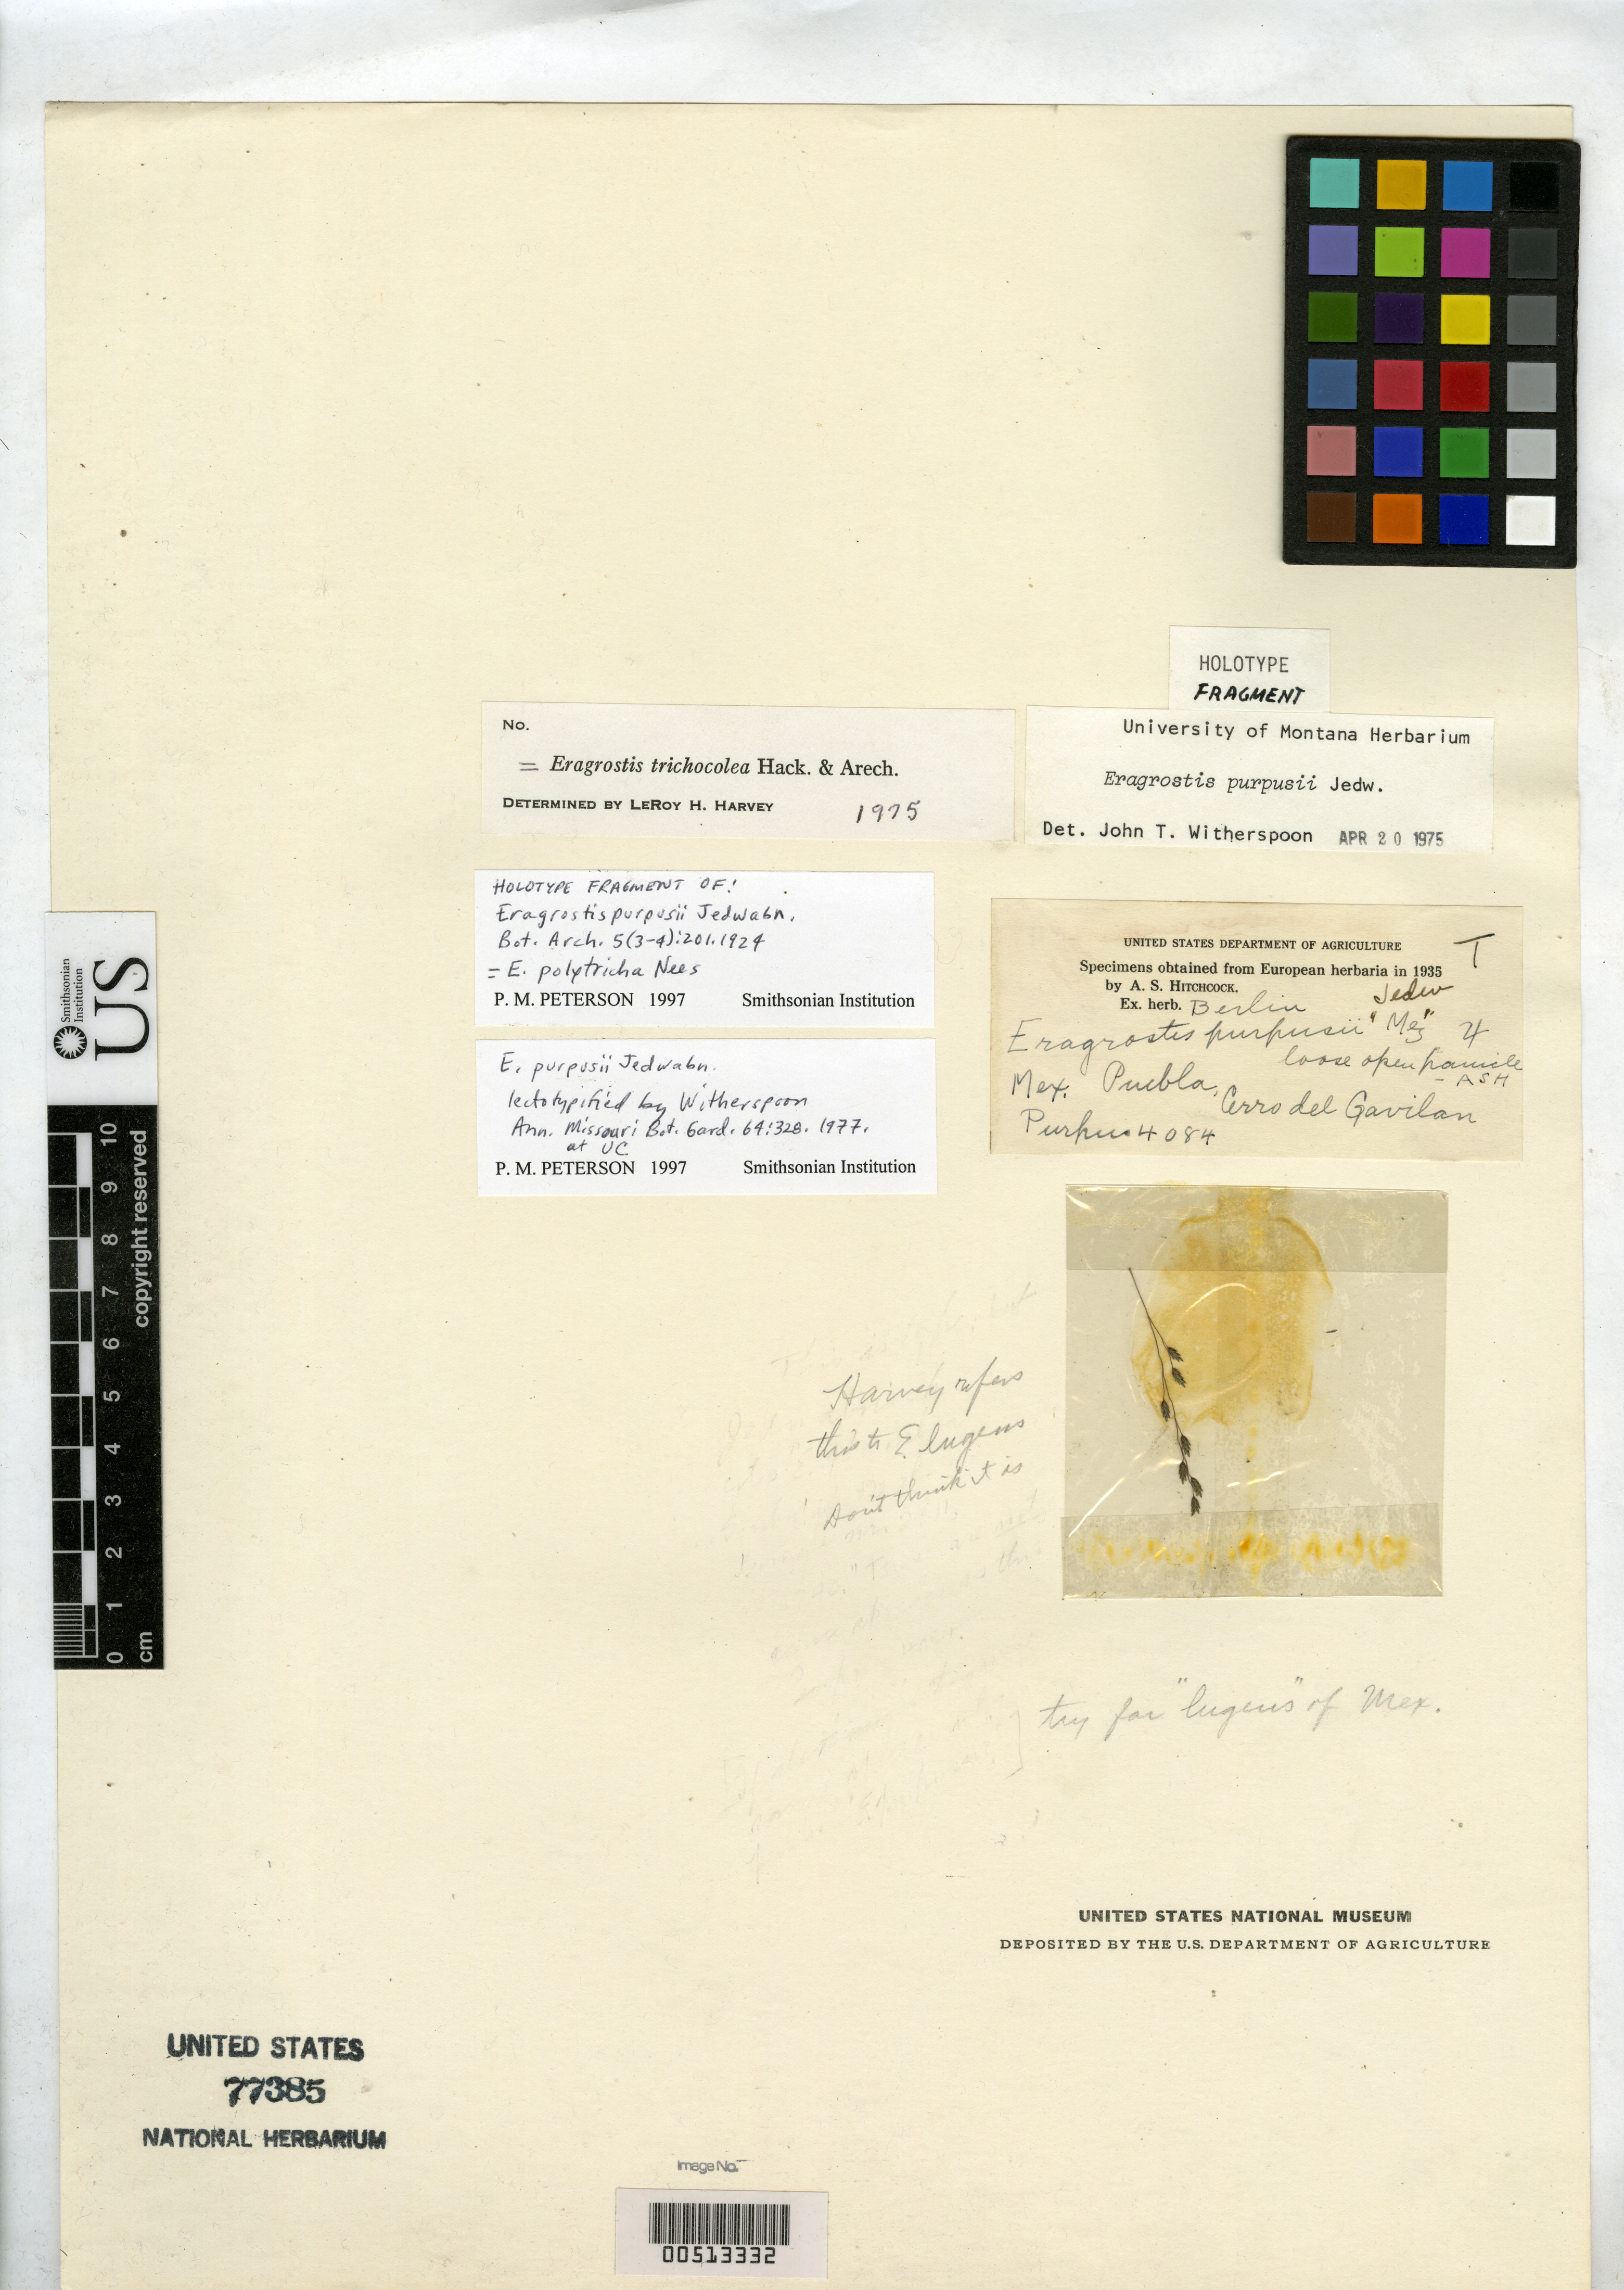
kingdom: Plantae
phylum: Tracheophyta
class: Liliopsida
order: Poales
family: Poaceae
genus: Eragrostis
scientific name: Eragrostis purpusii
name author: Jedwabn.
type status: Type Fragment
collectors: C. A. Purpus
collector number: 4084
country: Mexico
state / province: Puebla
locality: Cerro del Gavilan.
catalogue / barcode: US 77385